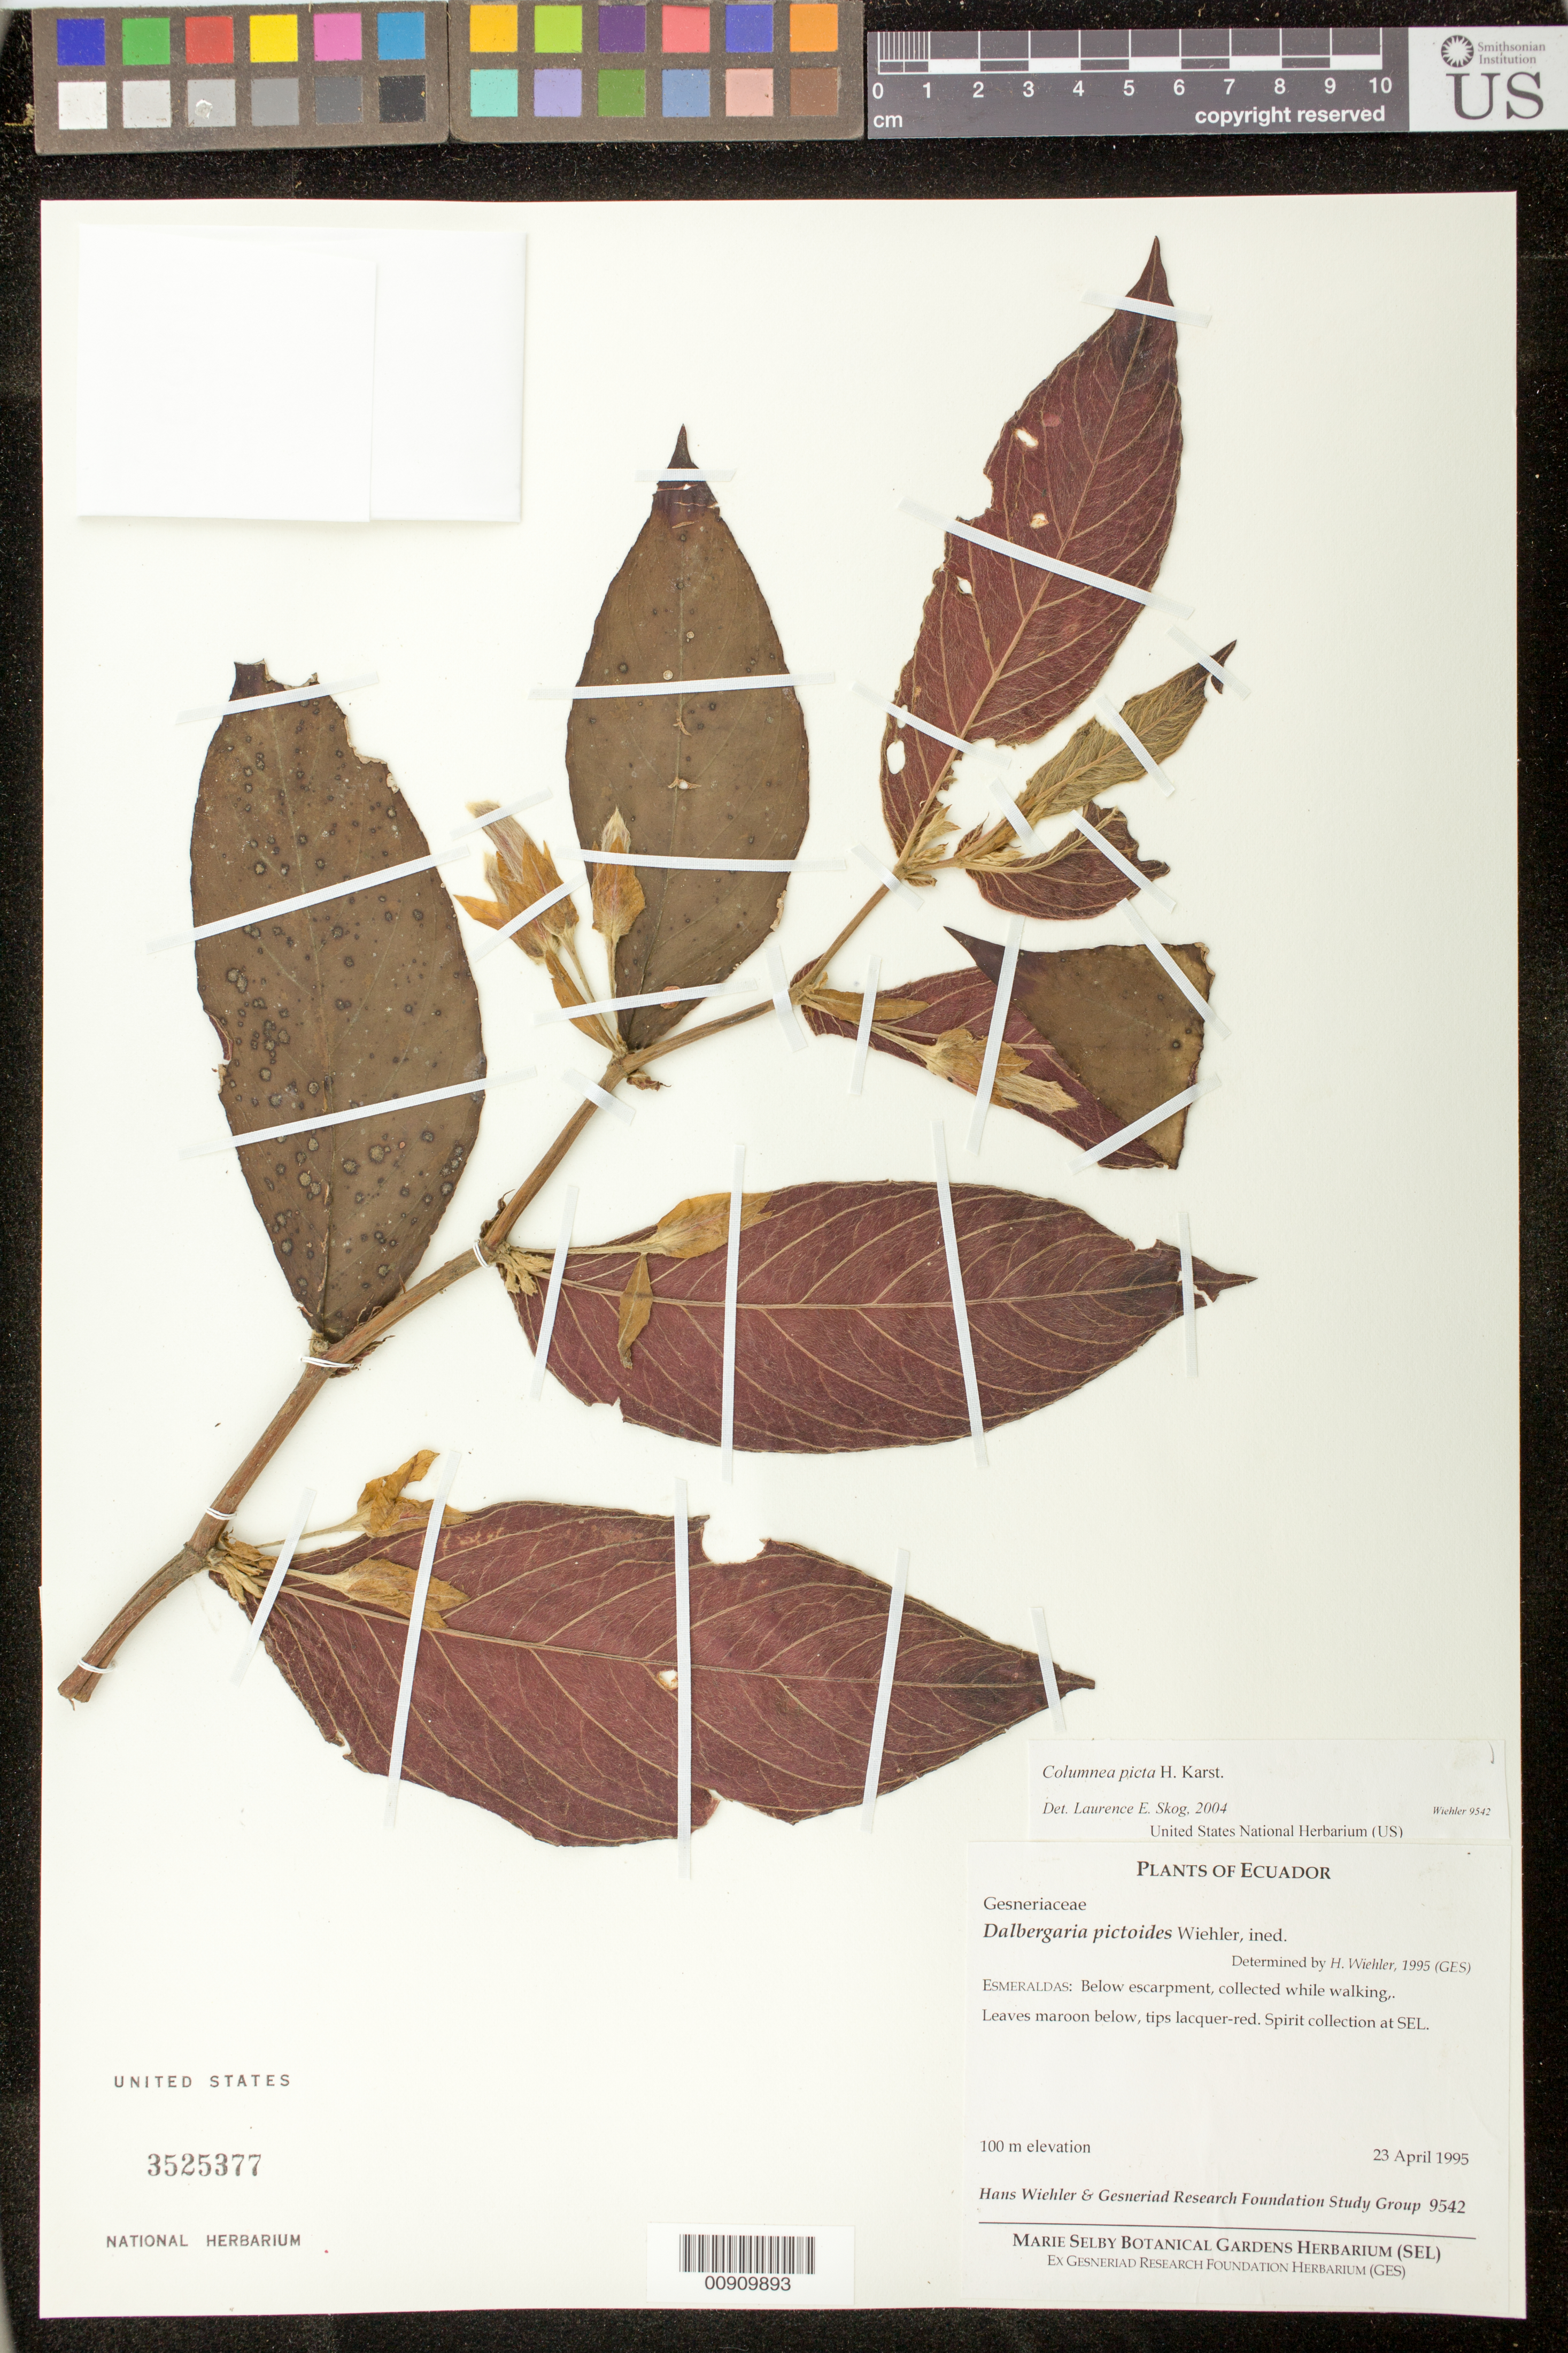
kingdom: Plantae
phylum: Tracheophyta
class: Magnoliopsida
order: Lamiales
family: Gesneriaceae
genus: Columnea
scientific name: Columnea karsteniana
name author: Singh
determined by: Skog, Laurence E.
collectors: H. J. Wiehler & GRF Study Group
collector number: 9542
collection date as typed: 23 Apr 1995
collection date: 1995-04-23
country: Ecuador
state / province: Esmeraldas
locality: Esmeraldas: below escarpment, collected while walking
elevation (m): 100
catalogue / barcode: US 3525377